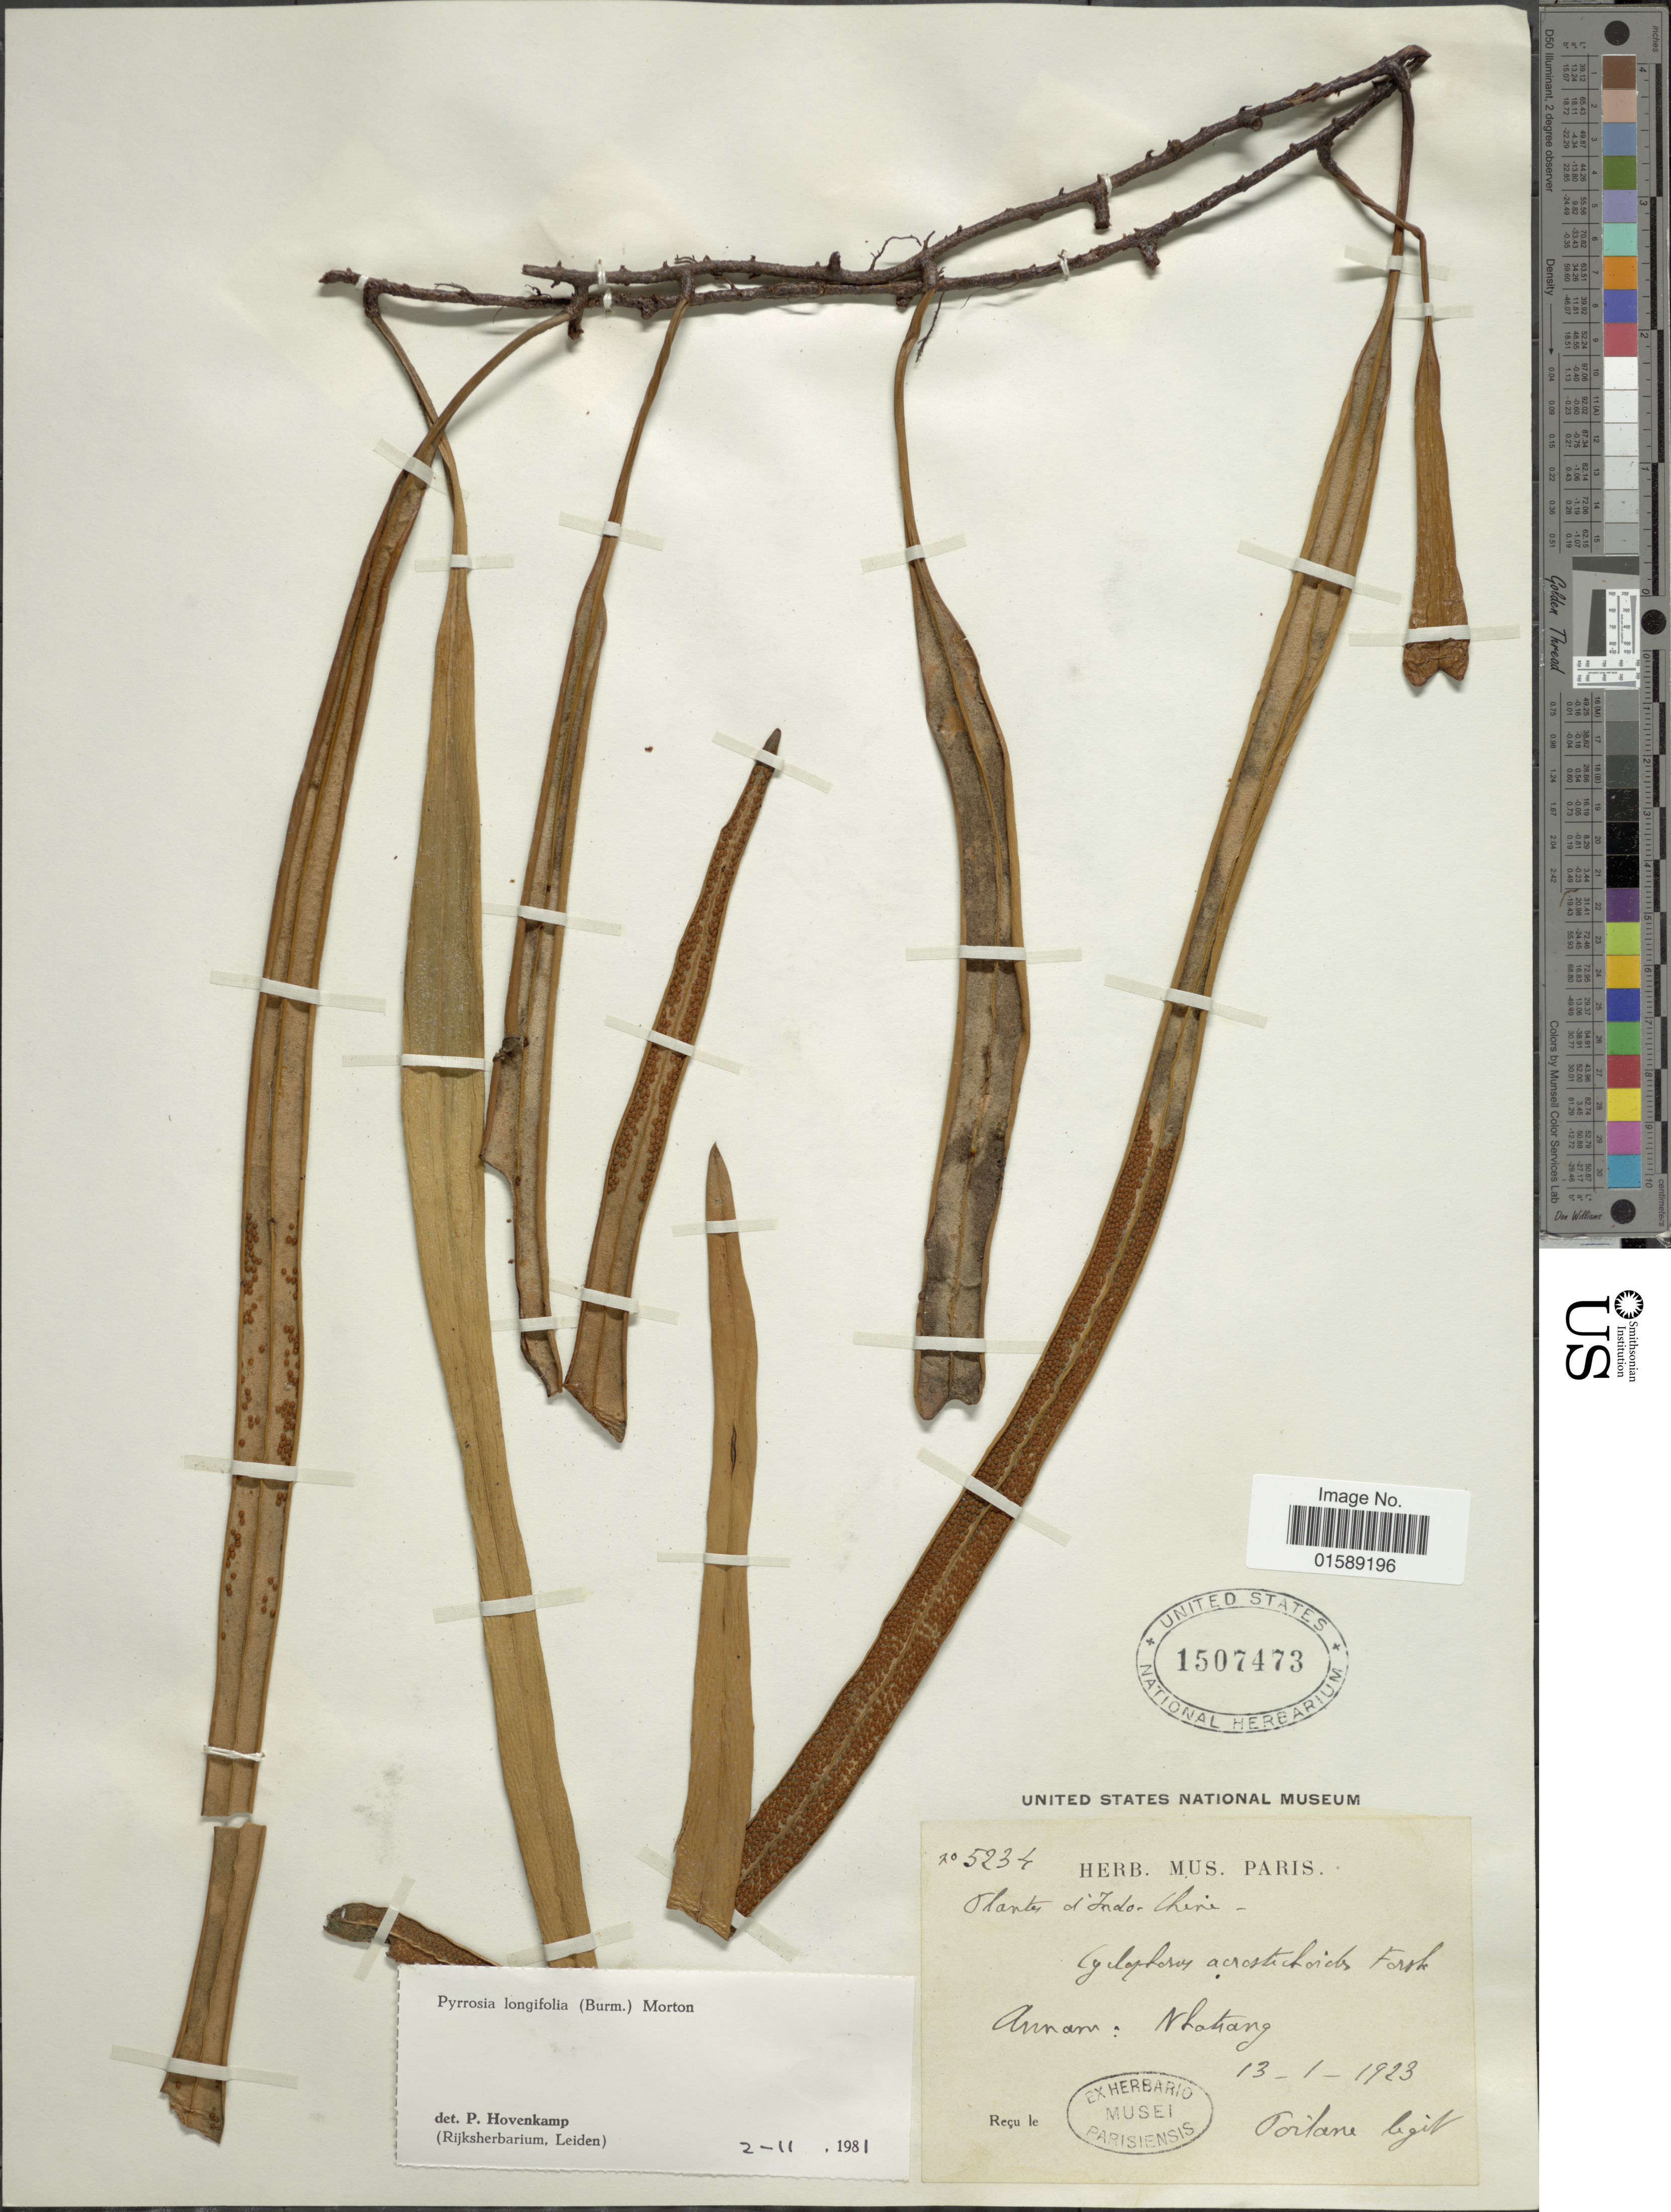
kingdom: Plantae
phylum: Tracheophyta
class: Polypodiopsida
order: Polypodiales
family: Polypodiaceae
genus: Pyrrosia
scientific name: Pyrrosia longifolia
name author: (Burm. f.) C.V. Morton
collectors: -. Poilane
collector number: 5234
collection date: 1923-01-13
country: Vietnam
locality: L'Indo-Chine. Annam: Nlatang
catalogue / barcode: US 1507473